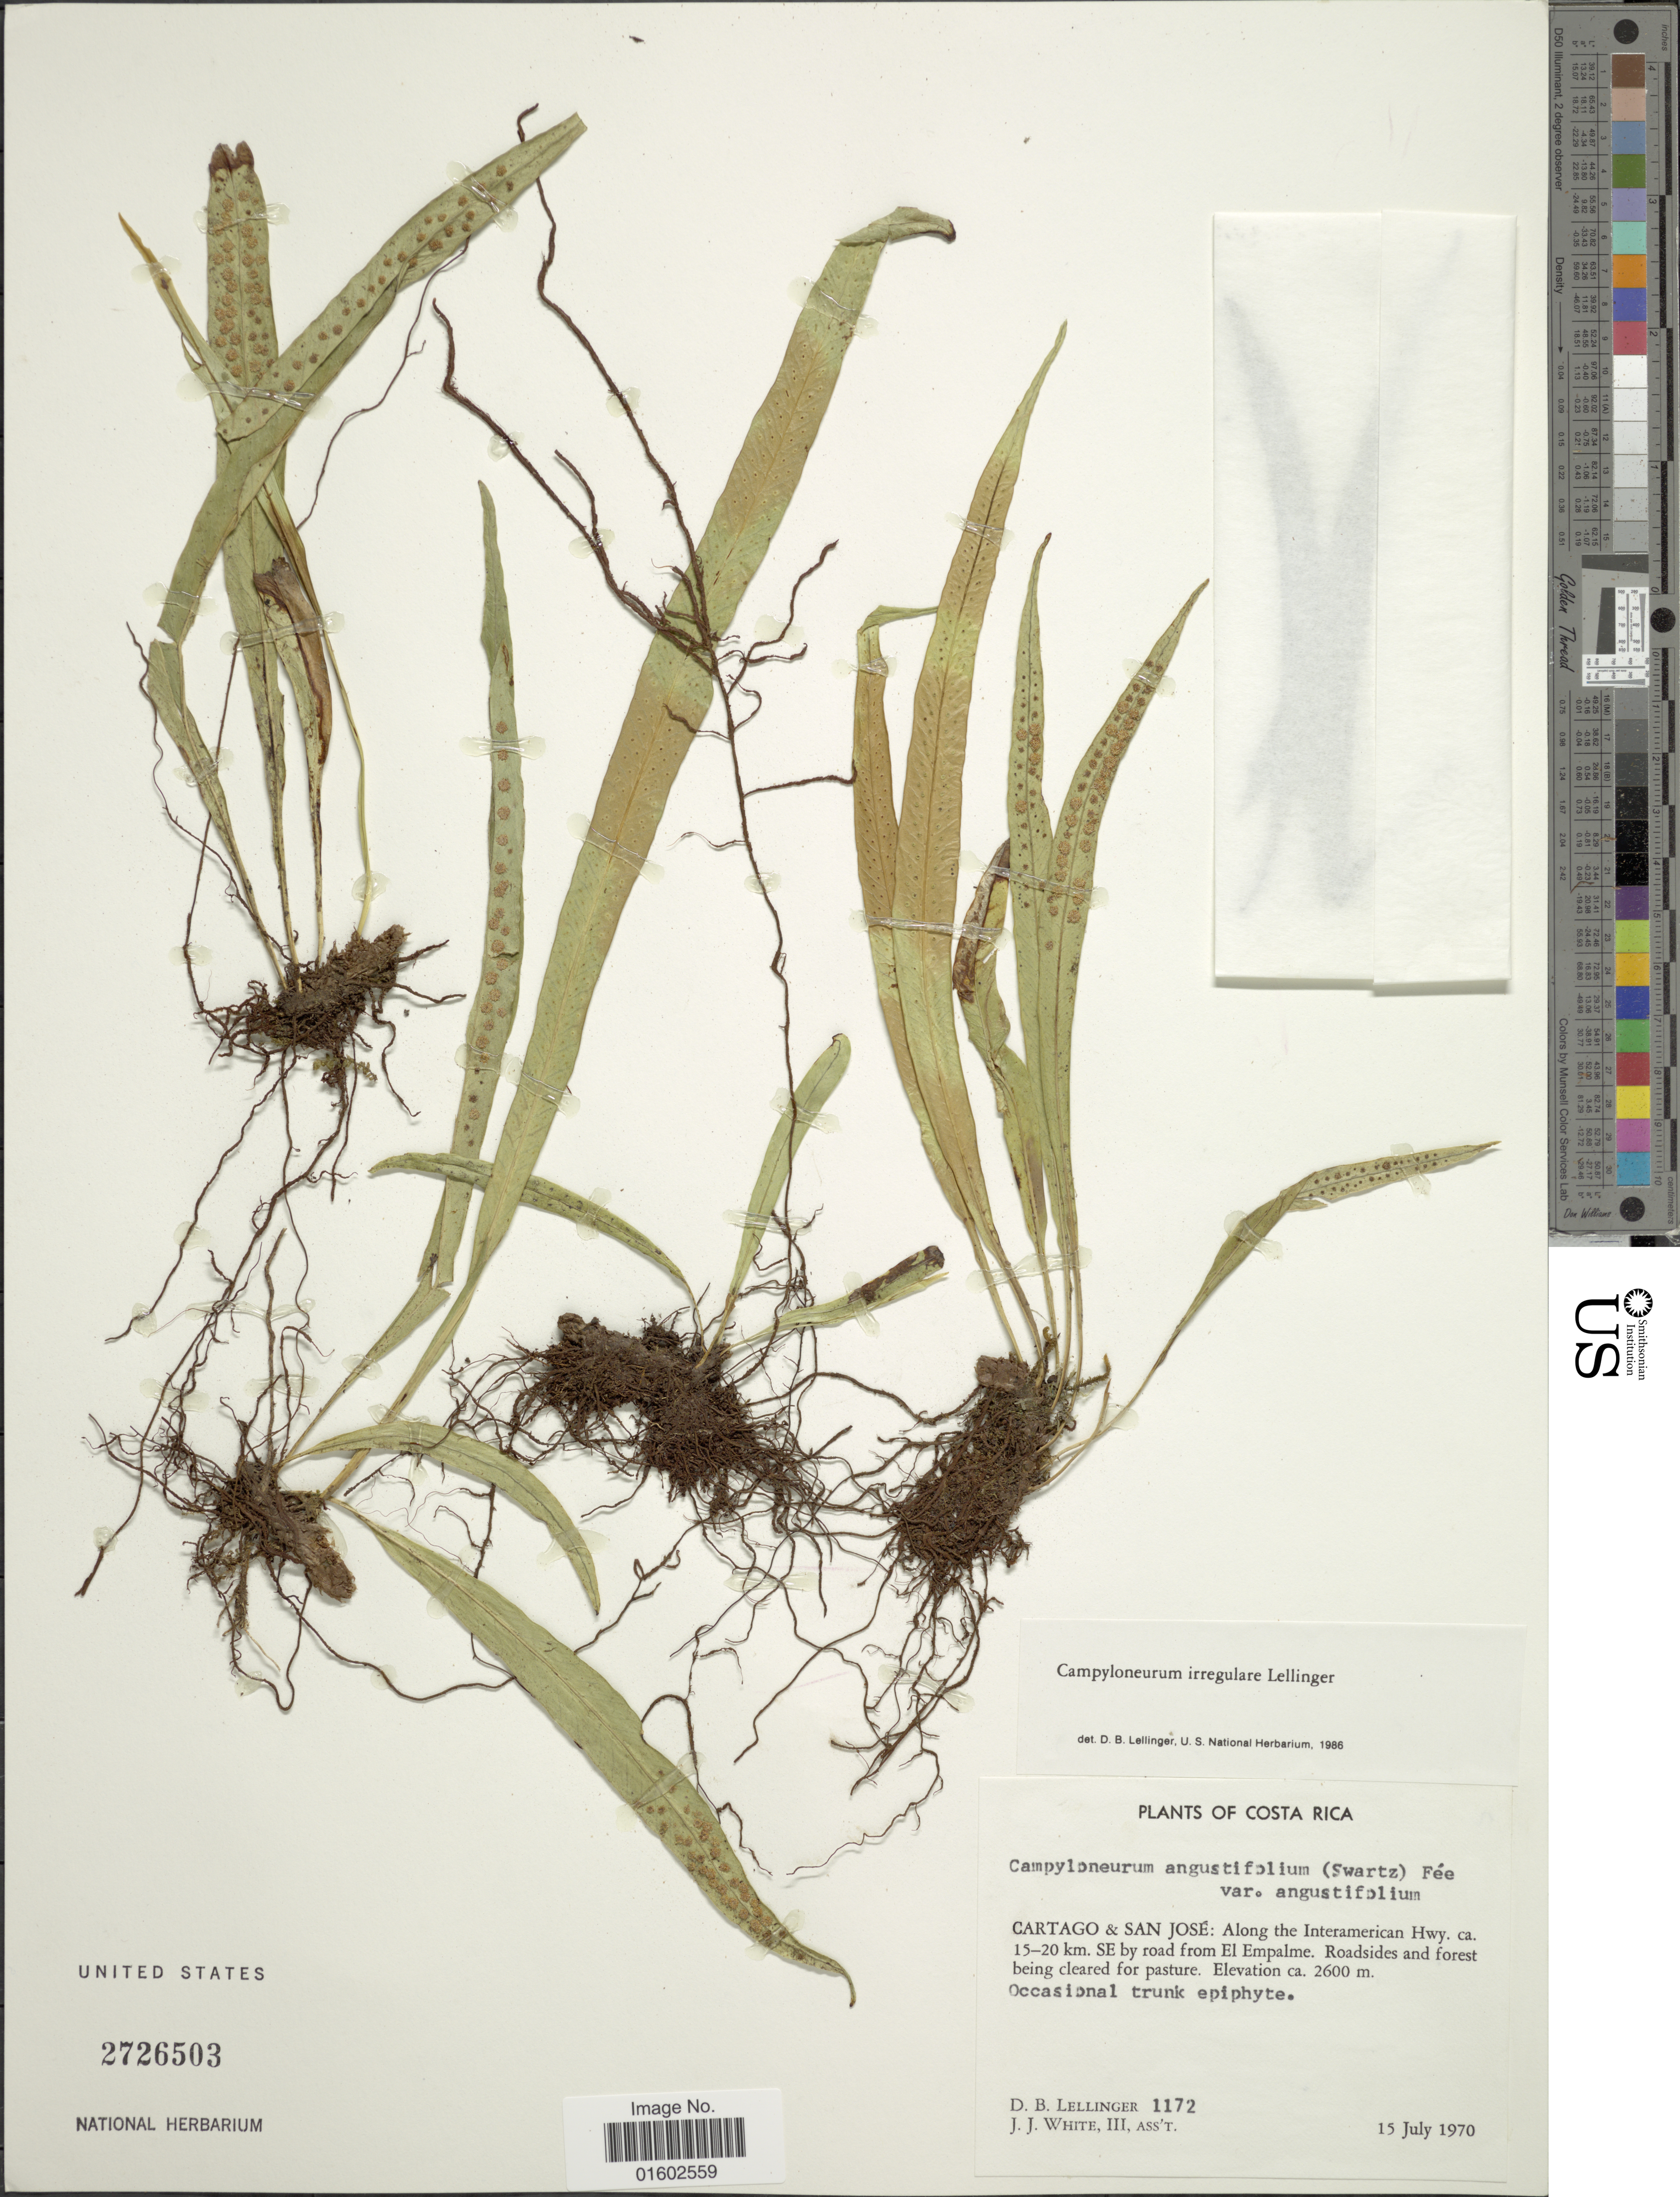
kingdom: Plantae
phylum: Tracheophyta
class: Polypodiopsida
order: Polypodiales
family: Polypodiaceae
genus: Campyloneurum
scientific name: Campyloneurum amphostenon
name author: (Kunze ex Klotzsch) Fée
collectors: D. B. Lellinger & J. J. White III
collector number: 1172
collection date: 1970-07-15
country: Costa Rica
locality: Along the Interamerican Hwy., ca. 15 - 20 km. SE by road from El Empalme, Cartago & San Jose.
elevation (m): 2600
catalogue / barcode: US 272503